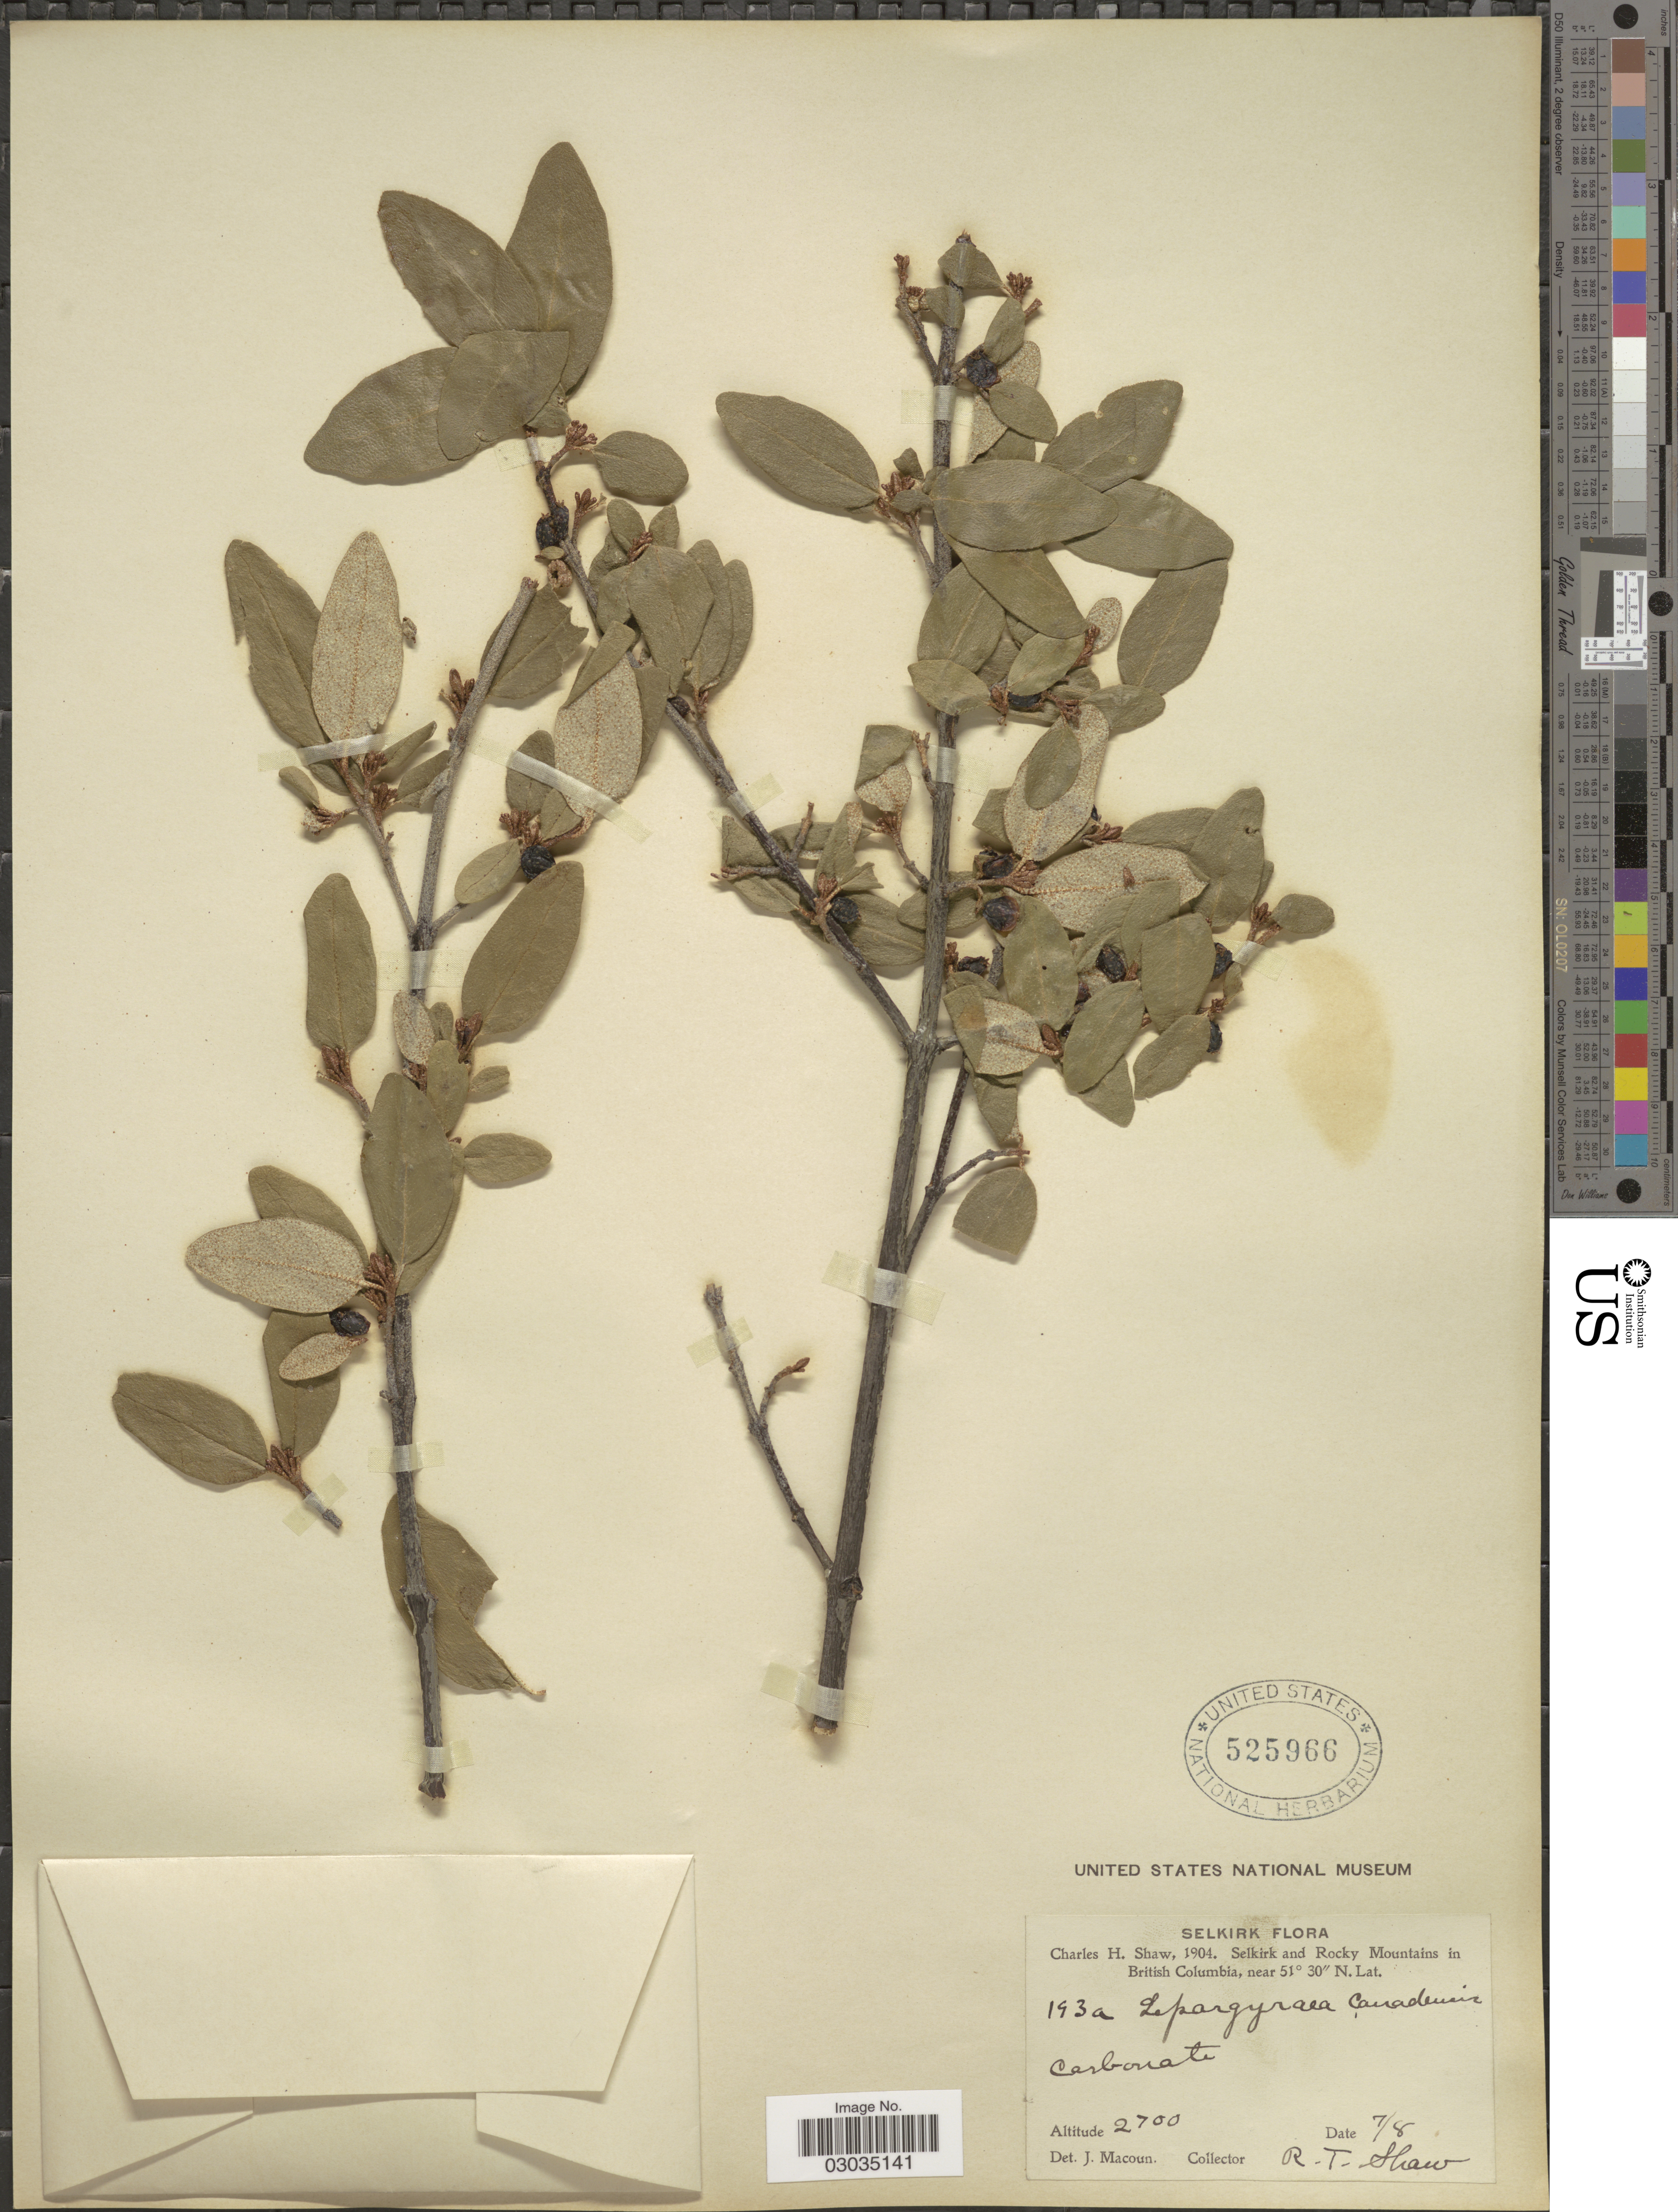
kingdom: Plantae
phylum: Tracheophyta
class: Magnoliopsida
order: Rosales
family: Elaeagnaceae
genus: Shepherdia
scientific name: Shepherdia canadensis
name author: (L.) Nutt.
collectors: C. H. Shaw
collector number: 193a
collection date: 1904-08-07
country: Canada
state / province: British Columbia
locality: Selkirk and Rocky Mountains in British Colombia, Carbonate.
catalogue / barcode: US 525966